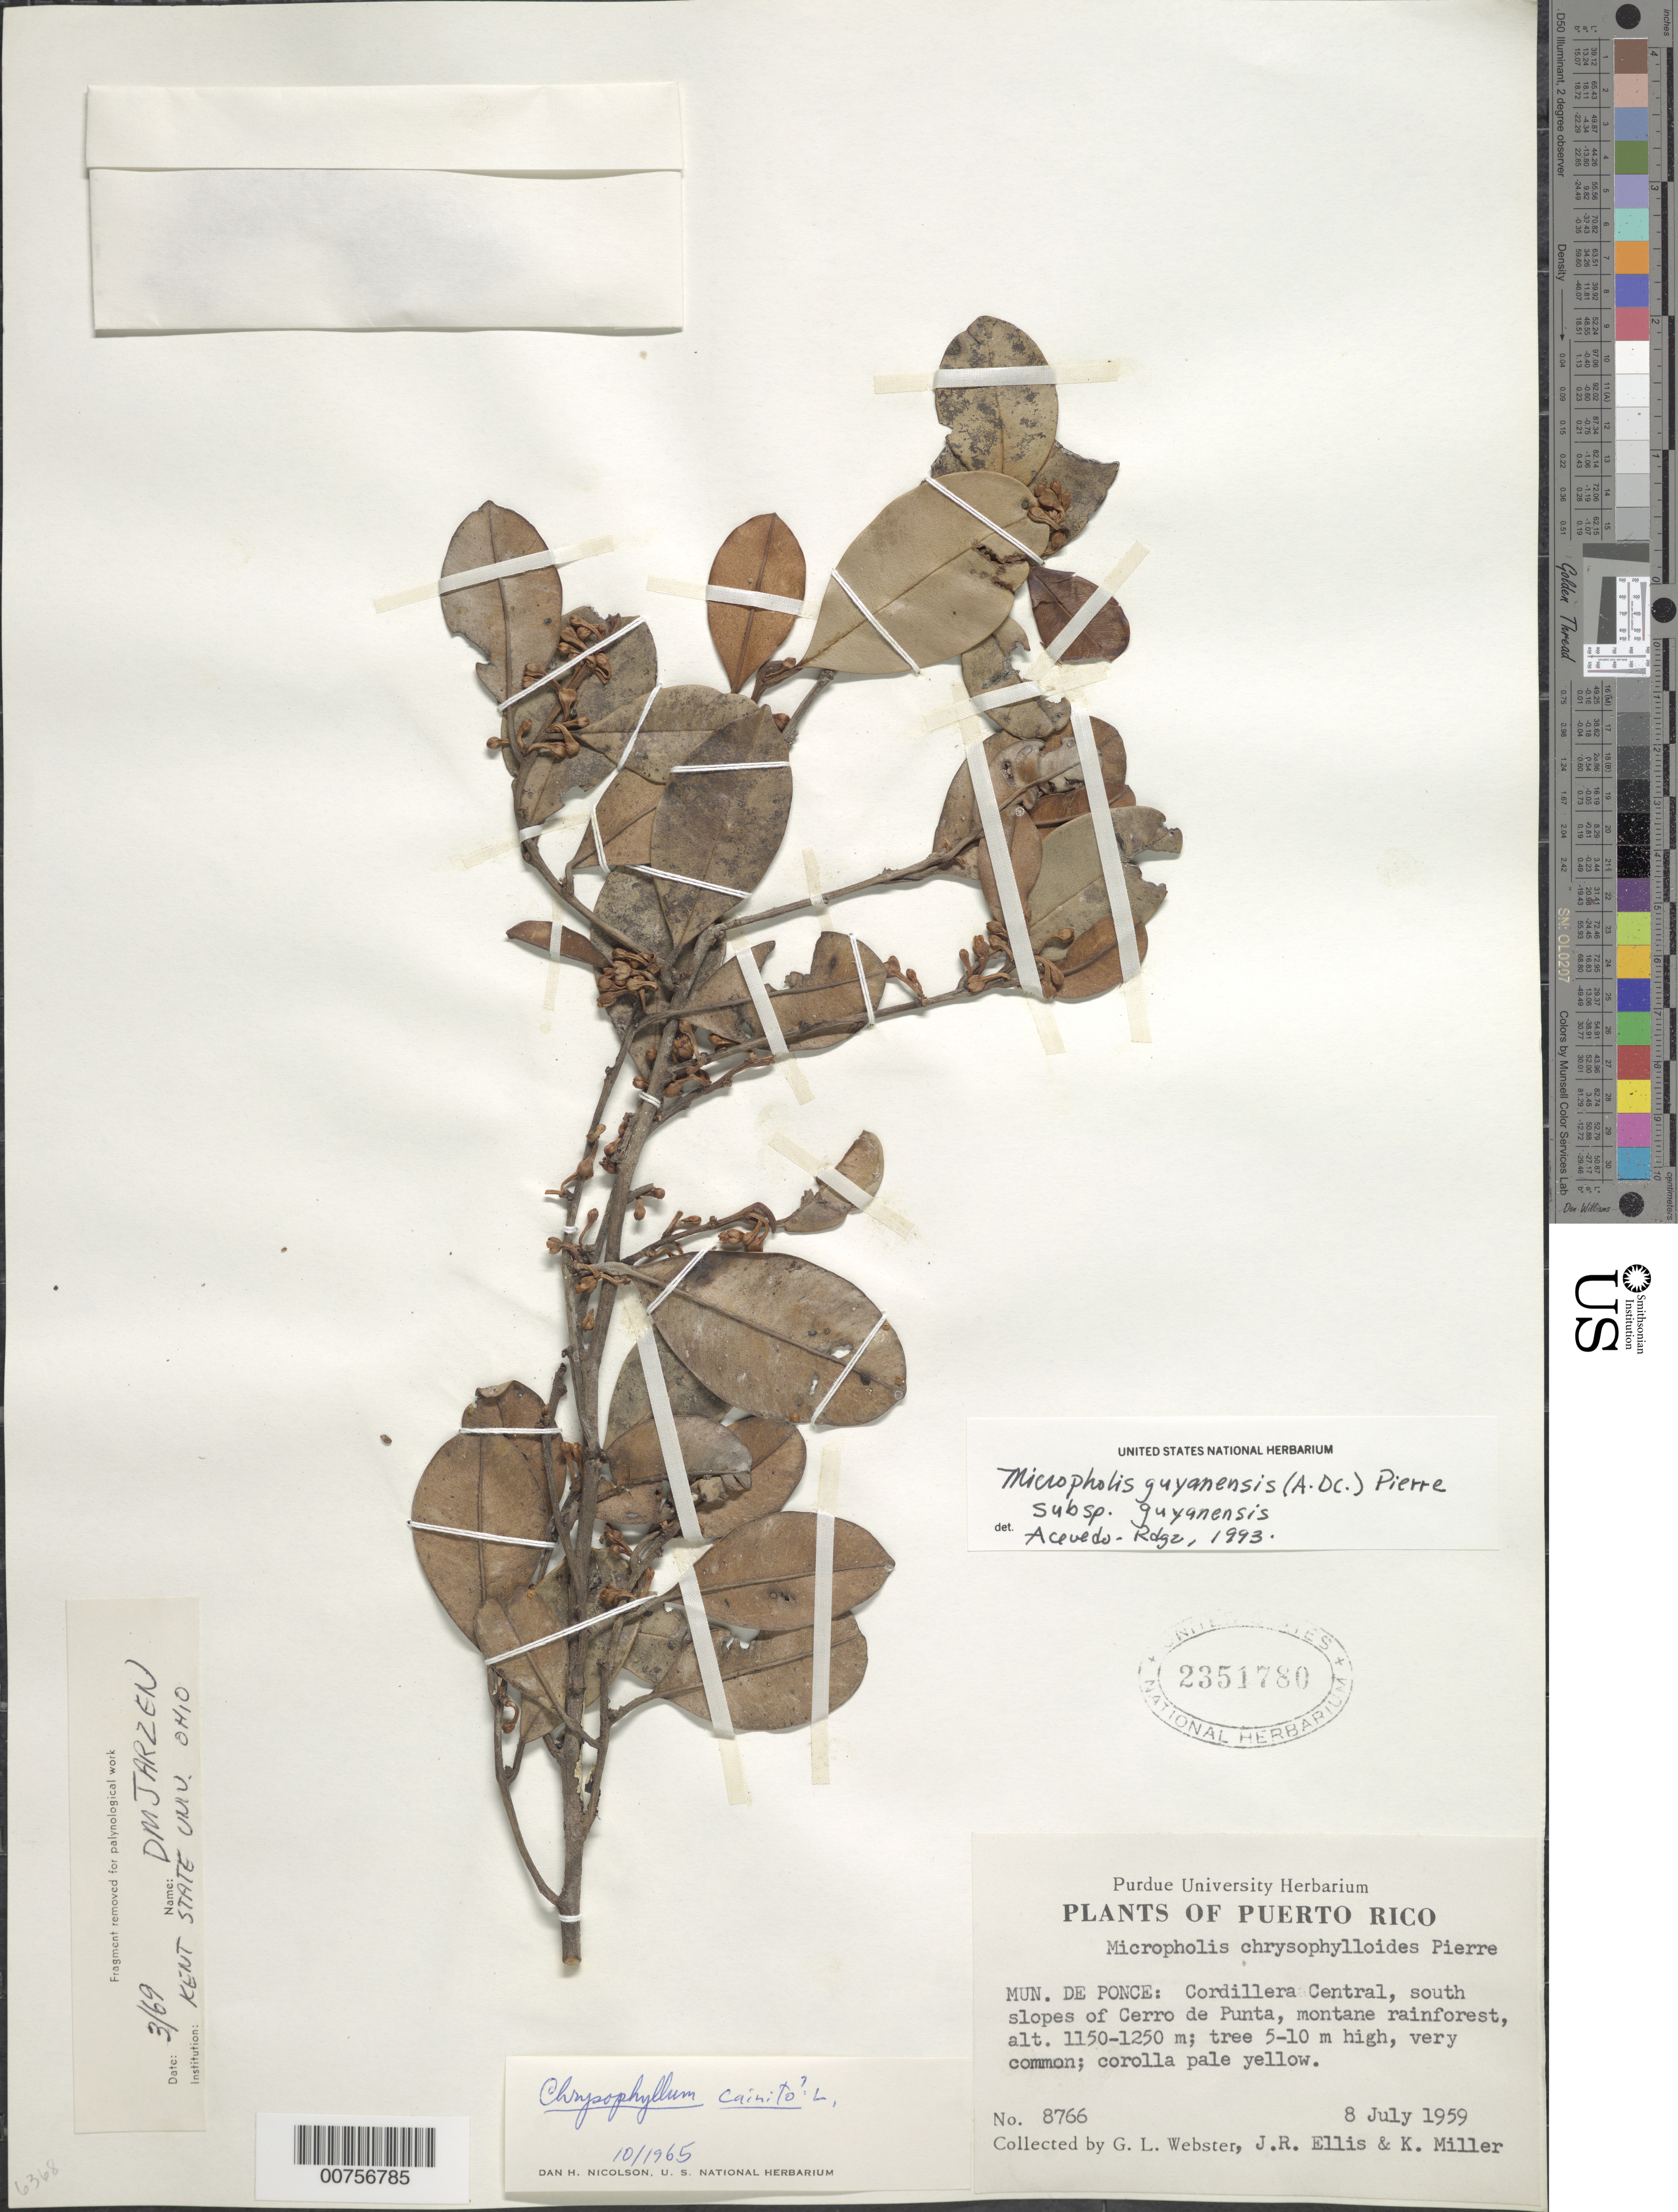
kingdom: Plantae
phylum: Tracheophyta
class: Magnoliopsida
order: Ericales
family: Sapotaceae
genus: Micropholis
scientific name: Micropholis guyanensis subsp. guyanensis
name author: (A. DC.) Pierre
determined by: Acevedo-Rodríguez, P., (BOT), Smithsonian Institution - National Museum of Natural History (UNITED STATES)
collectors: G. L. Webster, J. R. Ellis & K. Miller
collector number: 8766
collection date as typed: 08 Jul 1959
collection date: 1959-07-08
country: Puerto Rico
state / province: Ponce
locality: Mun. de Ponce: Cordillera Central, south slopes of Cerro de Punta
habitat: Montane rainforest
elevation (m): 1150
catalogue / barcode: US 2351780